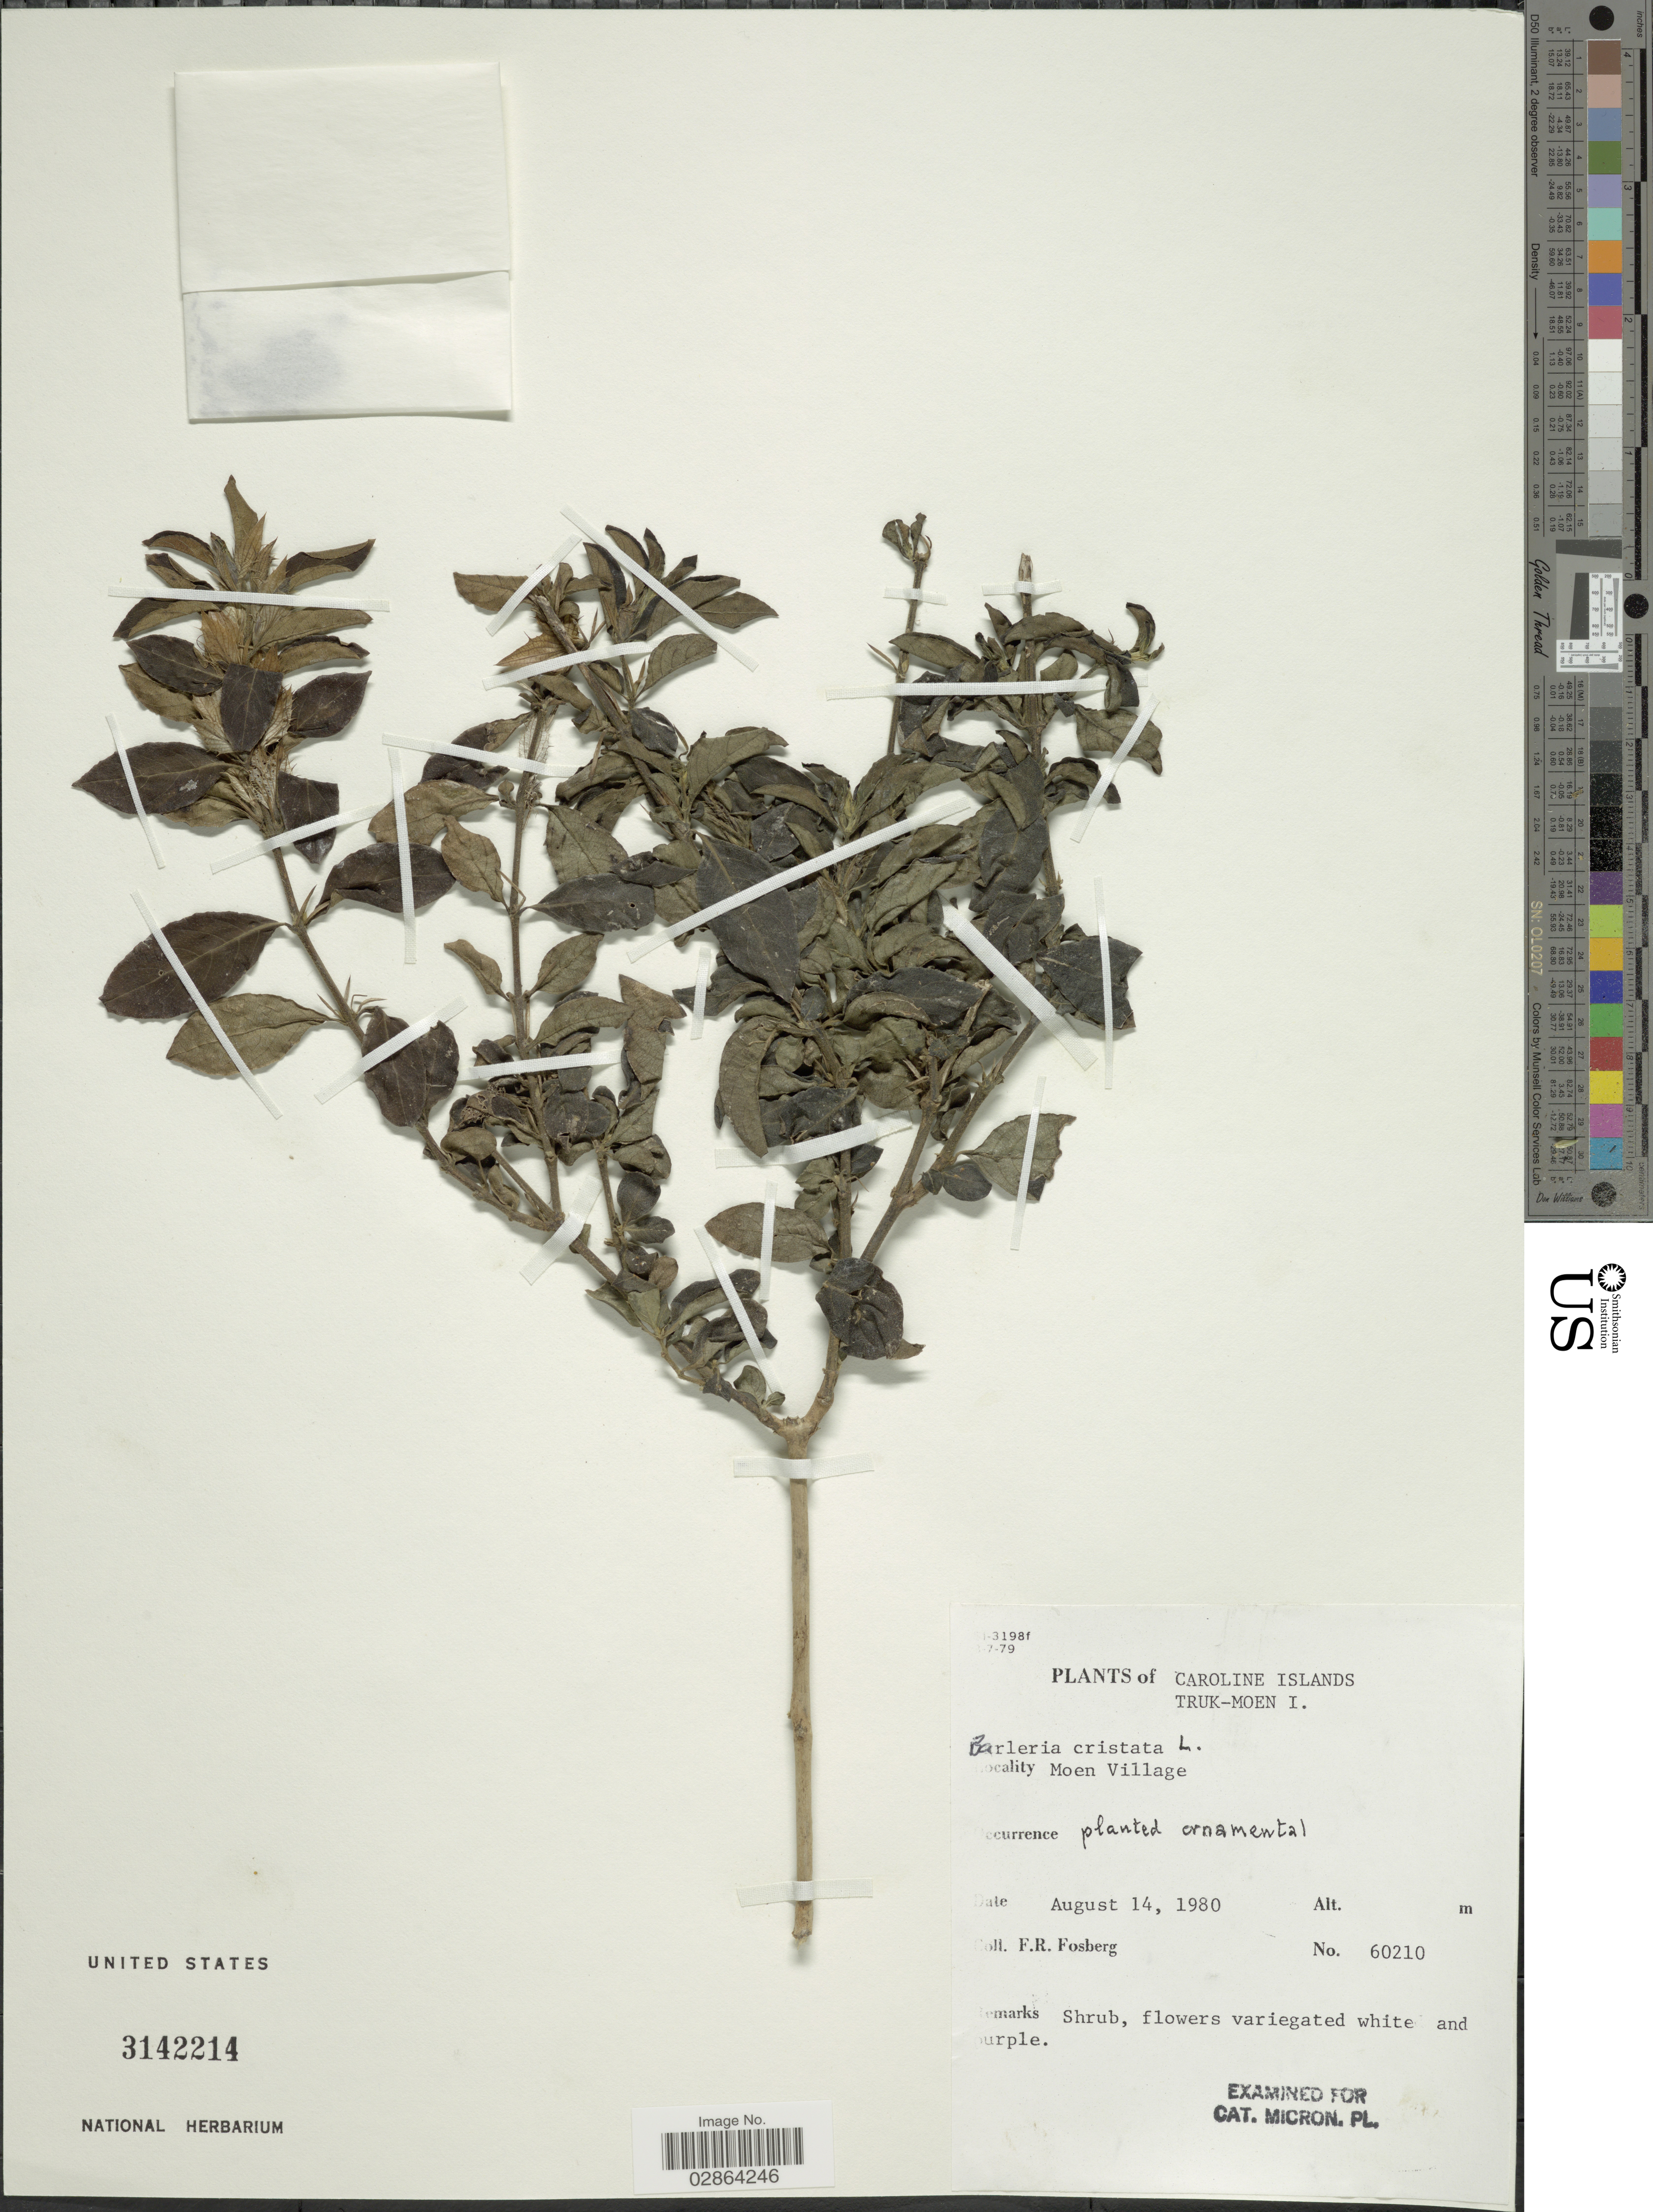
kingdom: Plantae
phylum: Tracheophyta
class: Magnoliopsida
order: Lamiales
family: Acanthaceae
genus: Barleria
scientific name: Barleria cristata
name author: L.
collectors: F. R. Fosberg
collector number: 60210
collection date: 1980-08-14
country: Micronesia, Federated States of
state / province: Truk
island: Moen [Wono]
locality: The Caroline Islands, Truk-Moen I., Moen Village.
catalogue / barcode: US 3142214